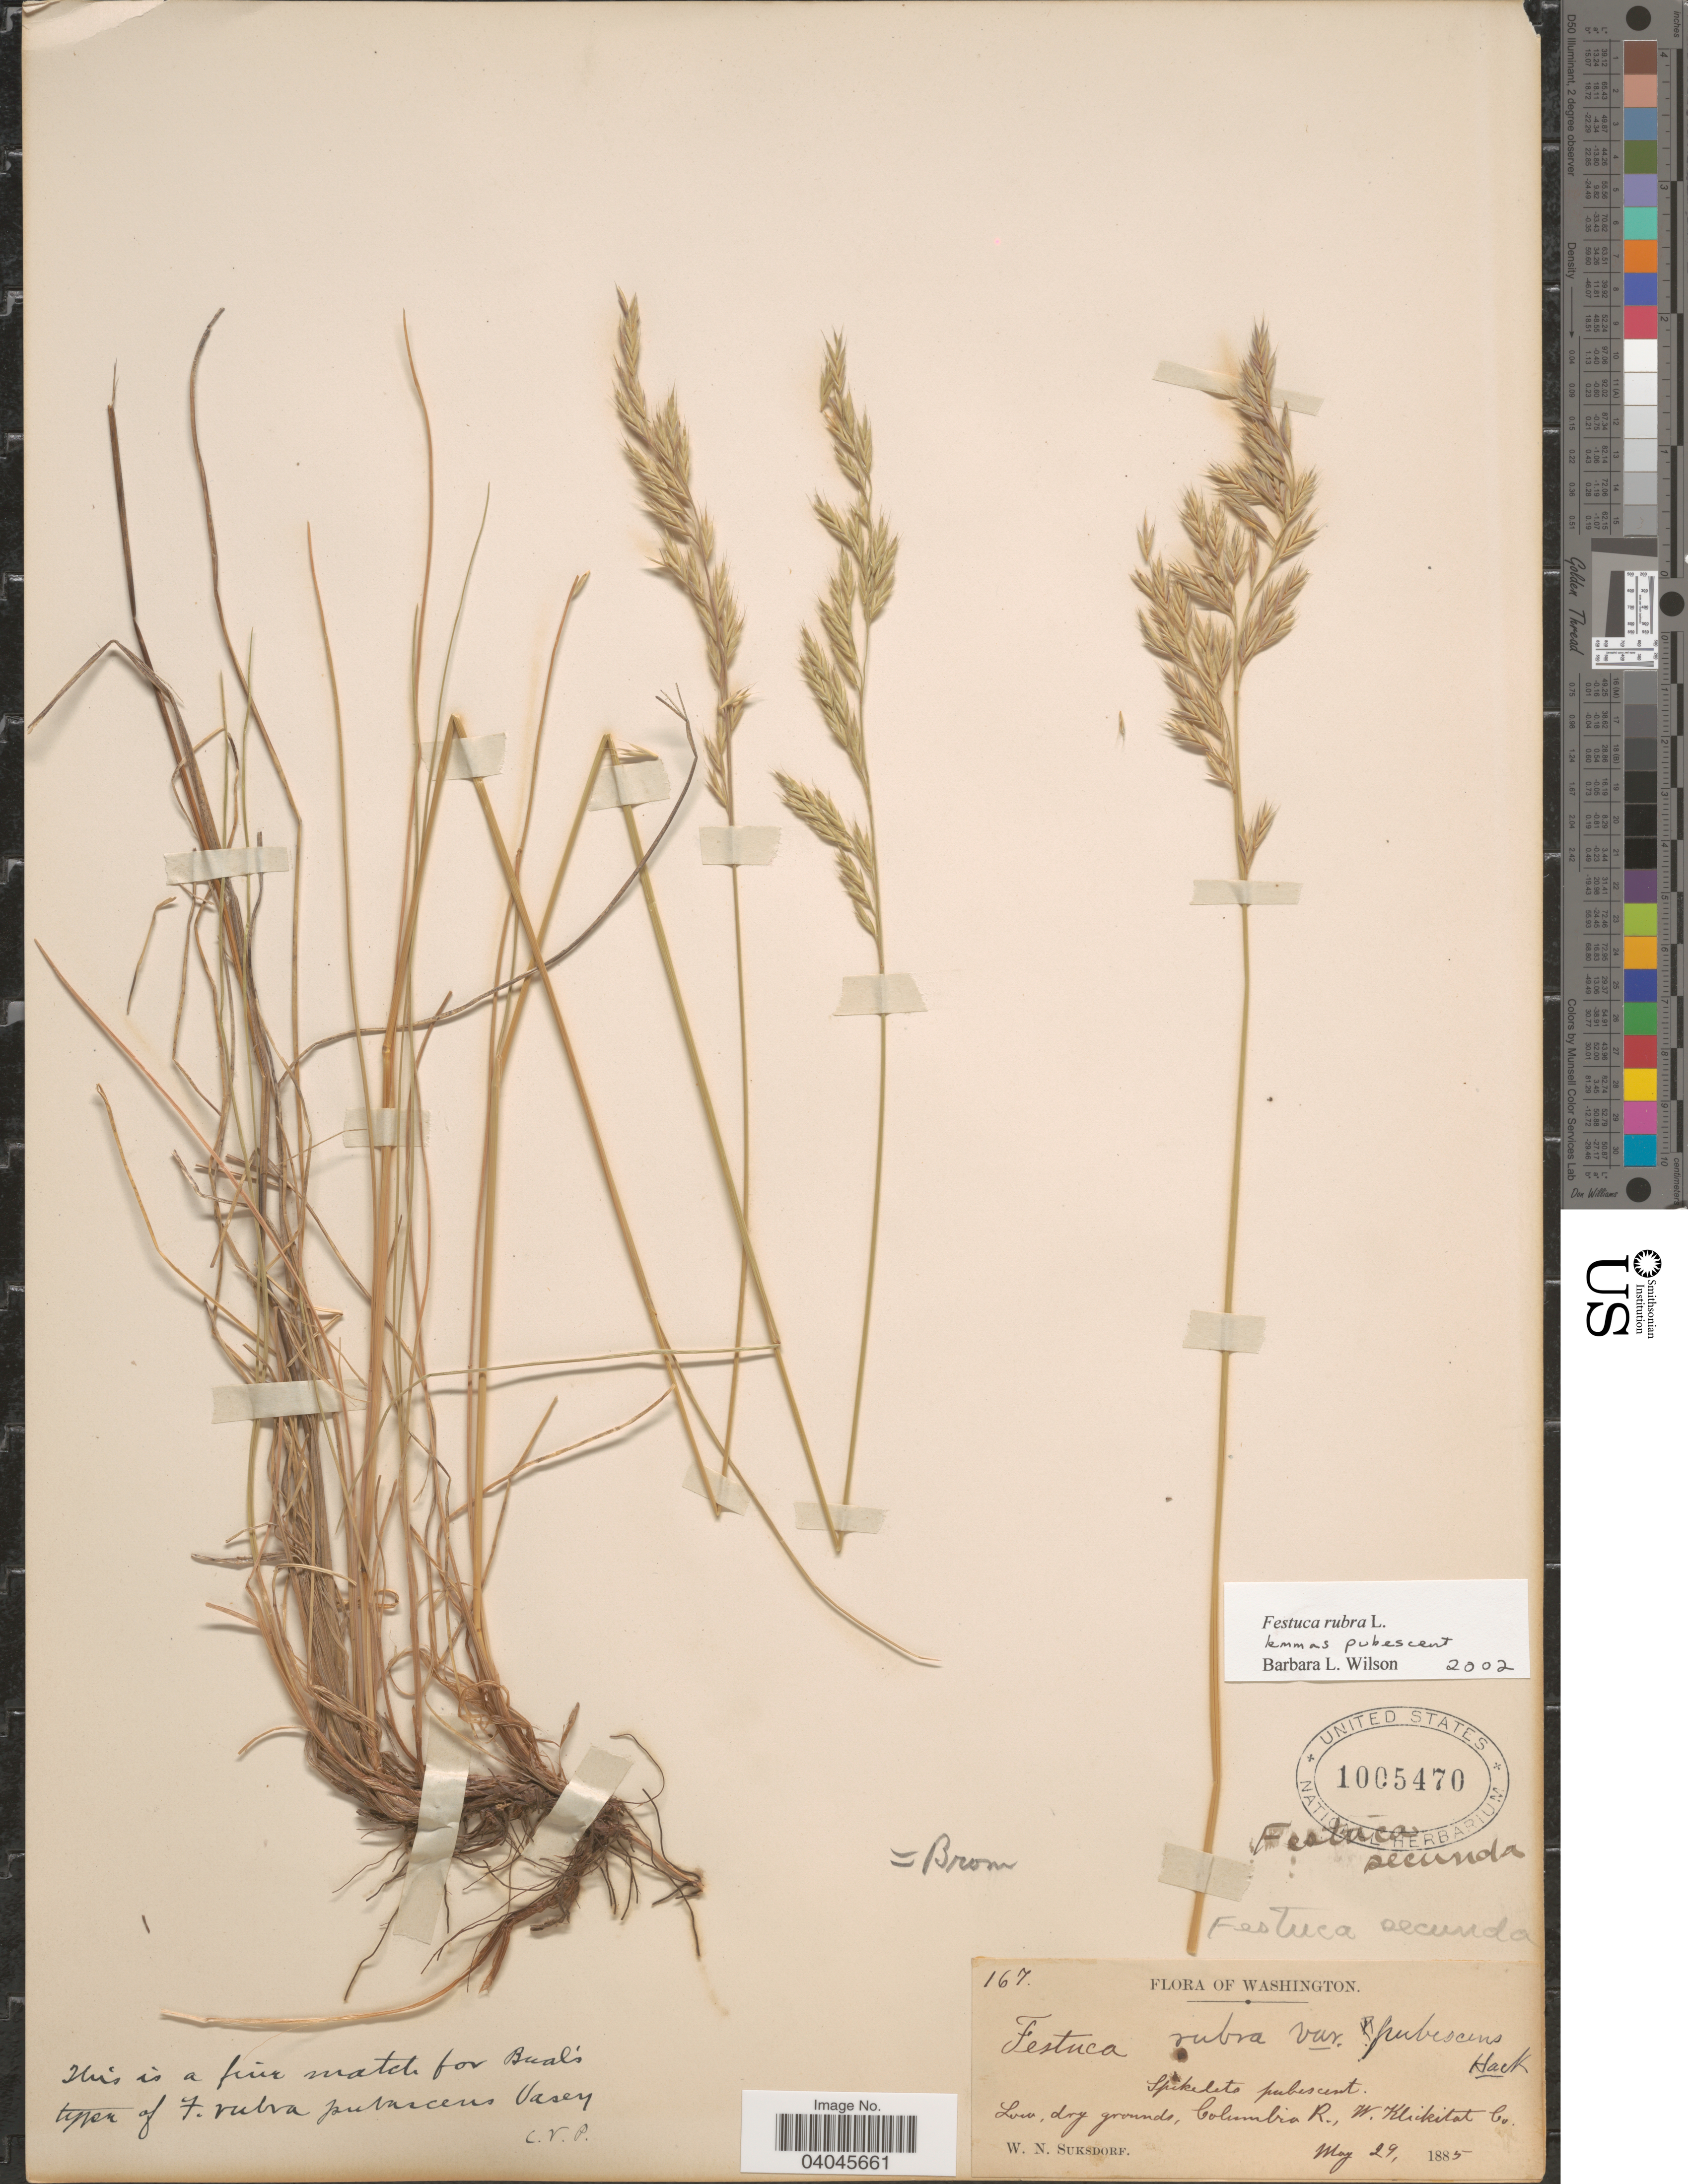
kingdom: Plantae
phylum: Tracheophyta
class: Liliopsida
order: Poales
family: Poaceae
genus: Festuca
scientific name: Festuca rubra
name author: L.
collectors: W. N. Suksdorf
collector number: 167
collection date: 1885-05-29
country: United States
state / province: Washington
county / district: Klickitat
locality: Columbia R., W. Klickitat Co.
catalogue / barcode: US 1005470